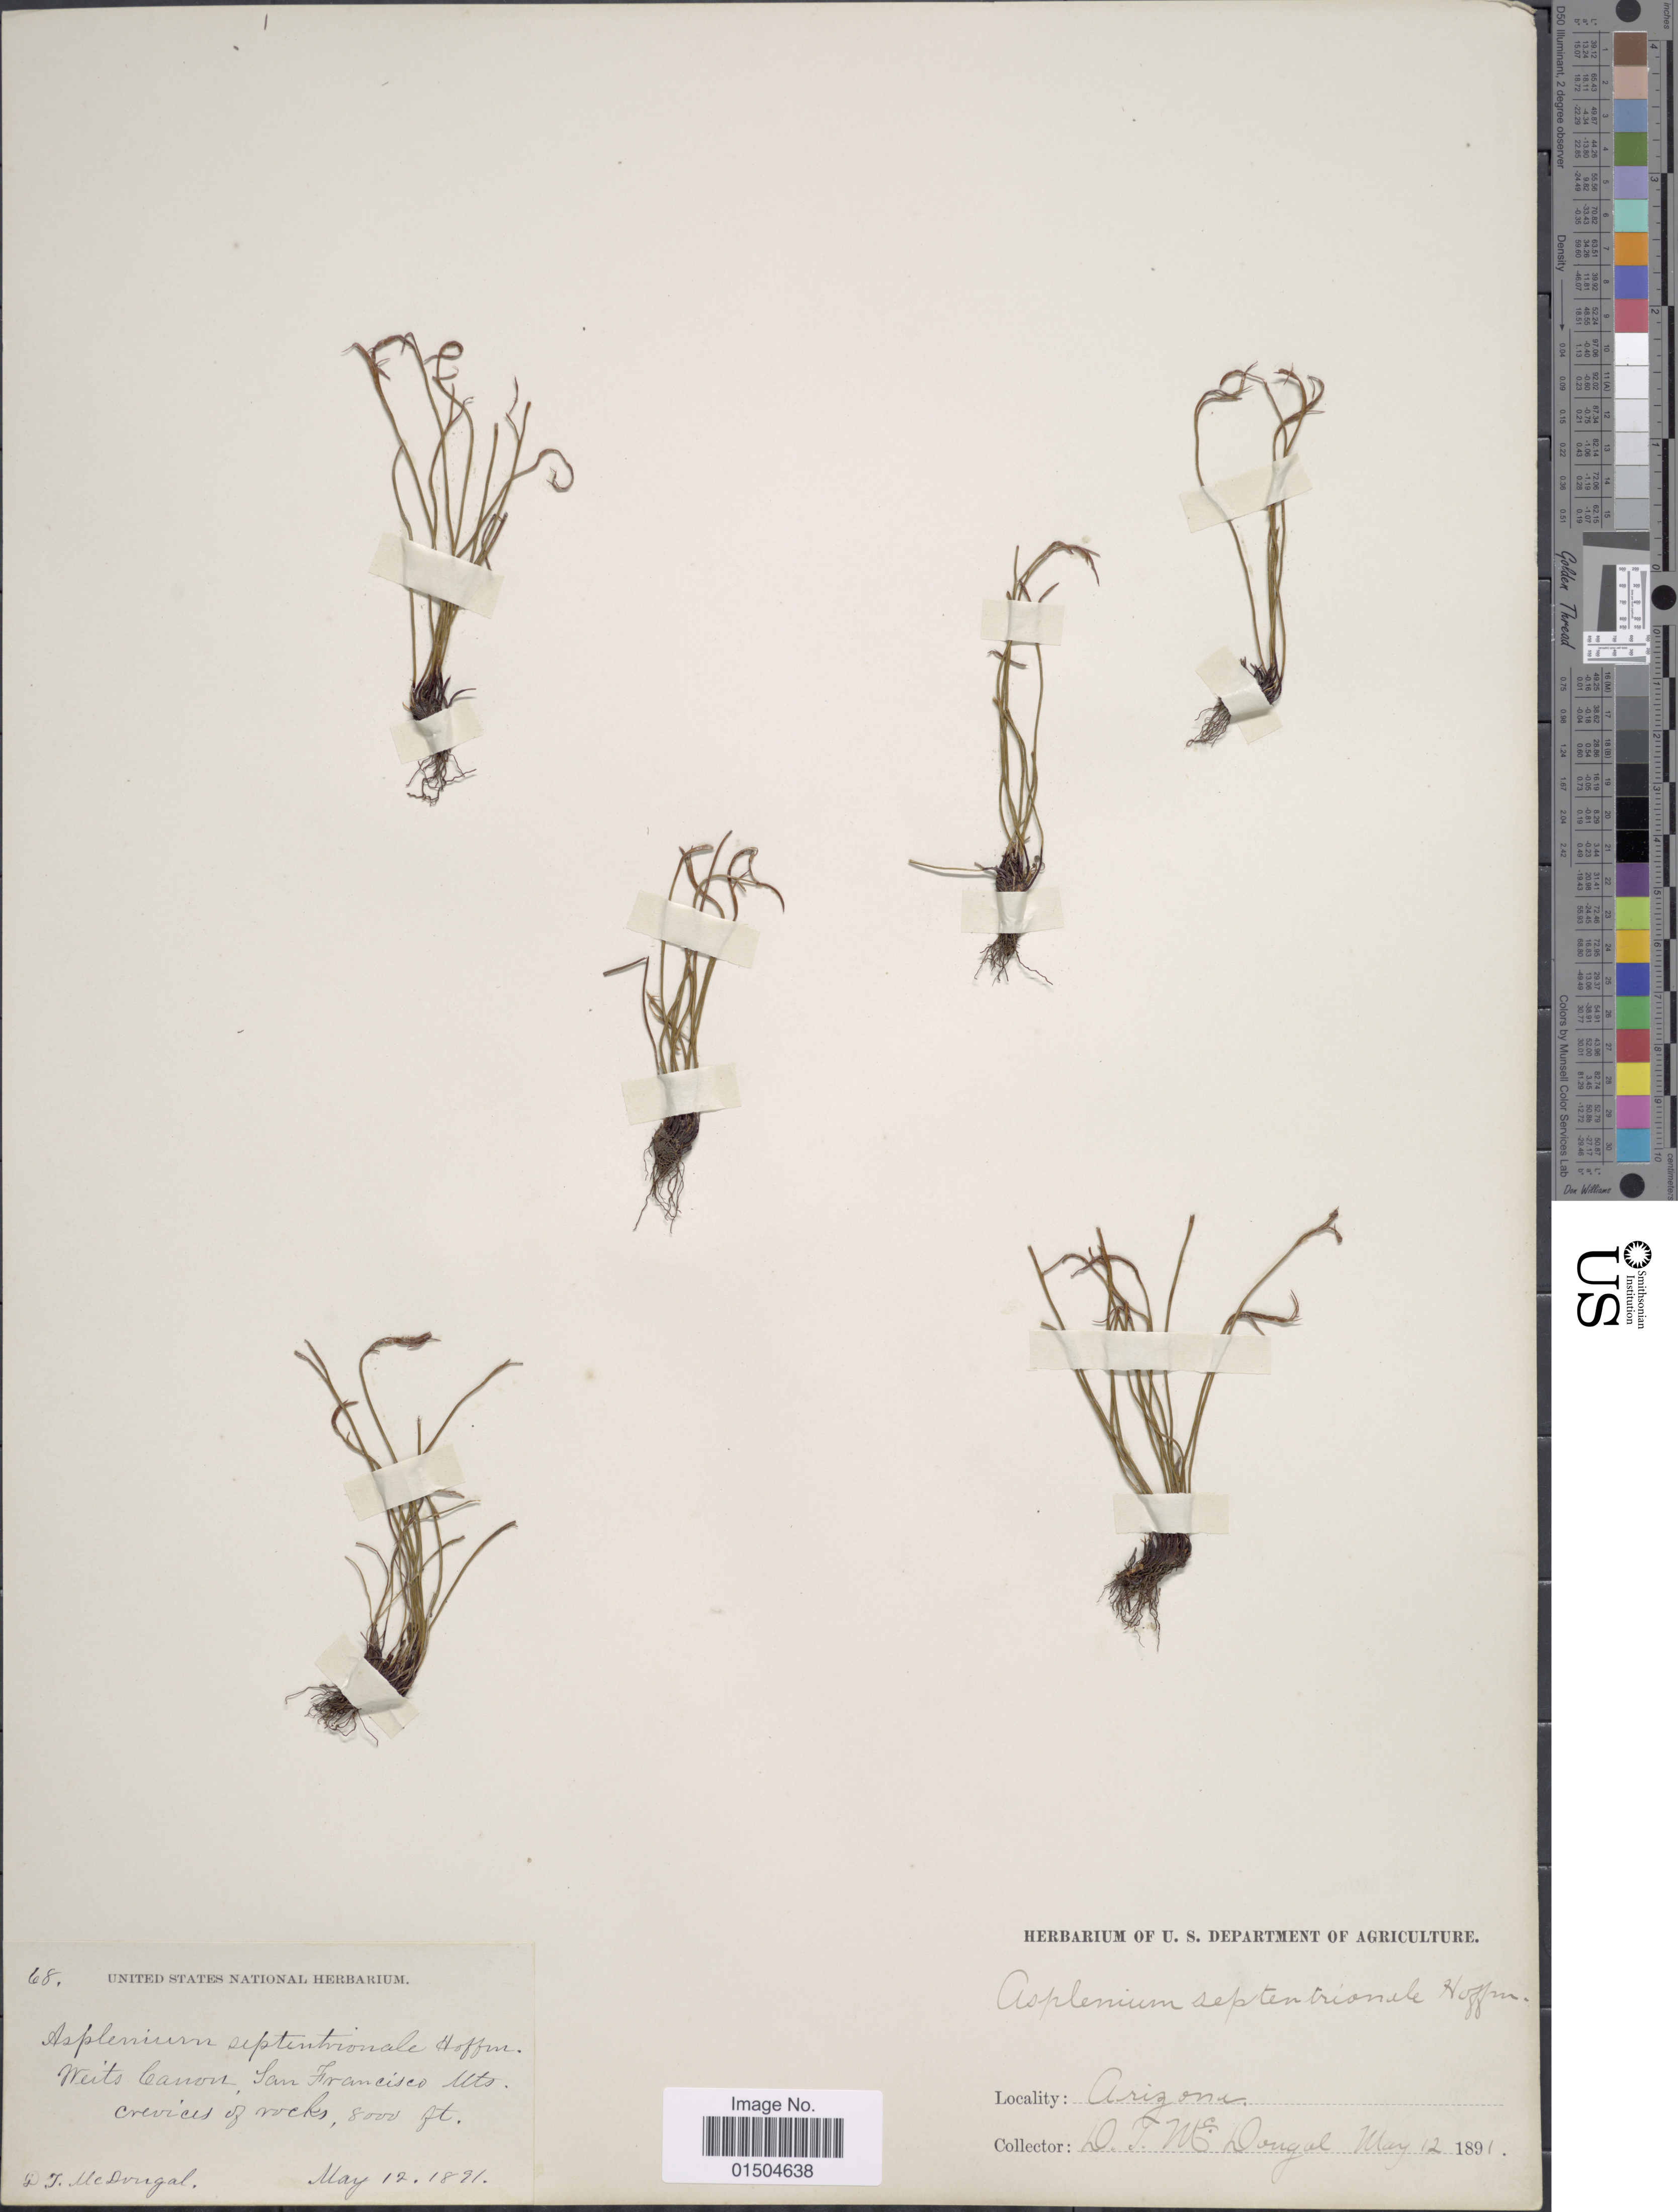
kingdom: Plantae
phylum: Tracheophyta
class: Polypodiopsida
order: Polypodiales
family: Aspleniaceae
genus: Asplenium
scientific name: Asplenium septentrionale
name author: (L.) Hoffm.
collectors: D. Mcdougal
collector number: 68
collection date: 1891-05-12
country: United States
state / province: Arizona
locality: Weits Canon San Francisco Mts.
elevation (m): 2438